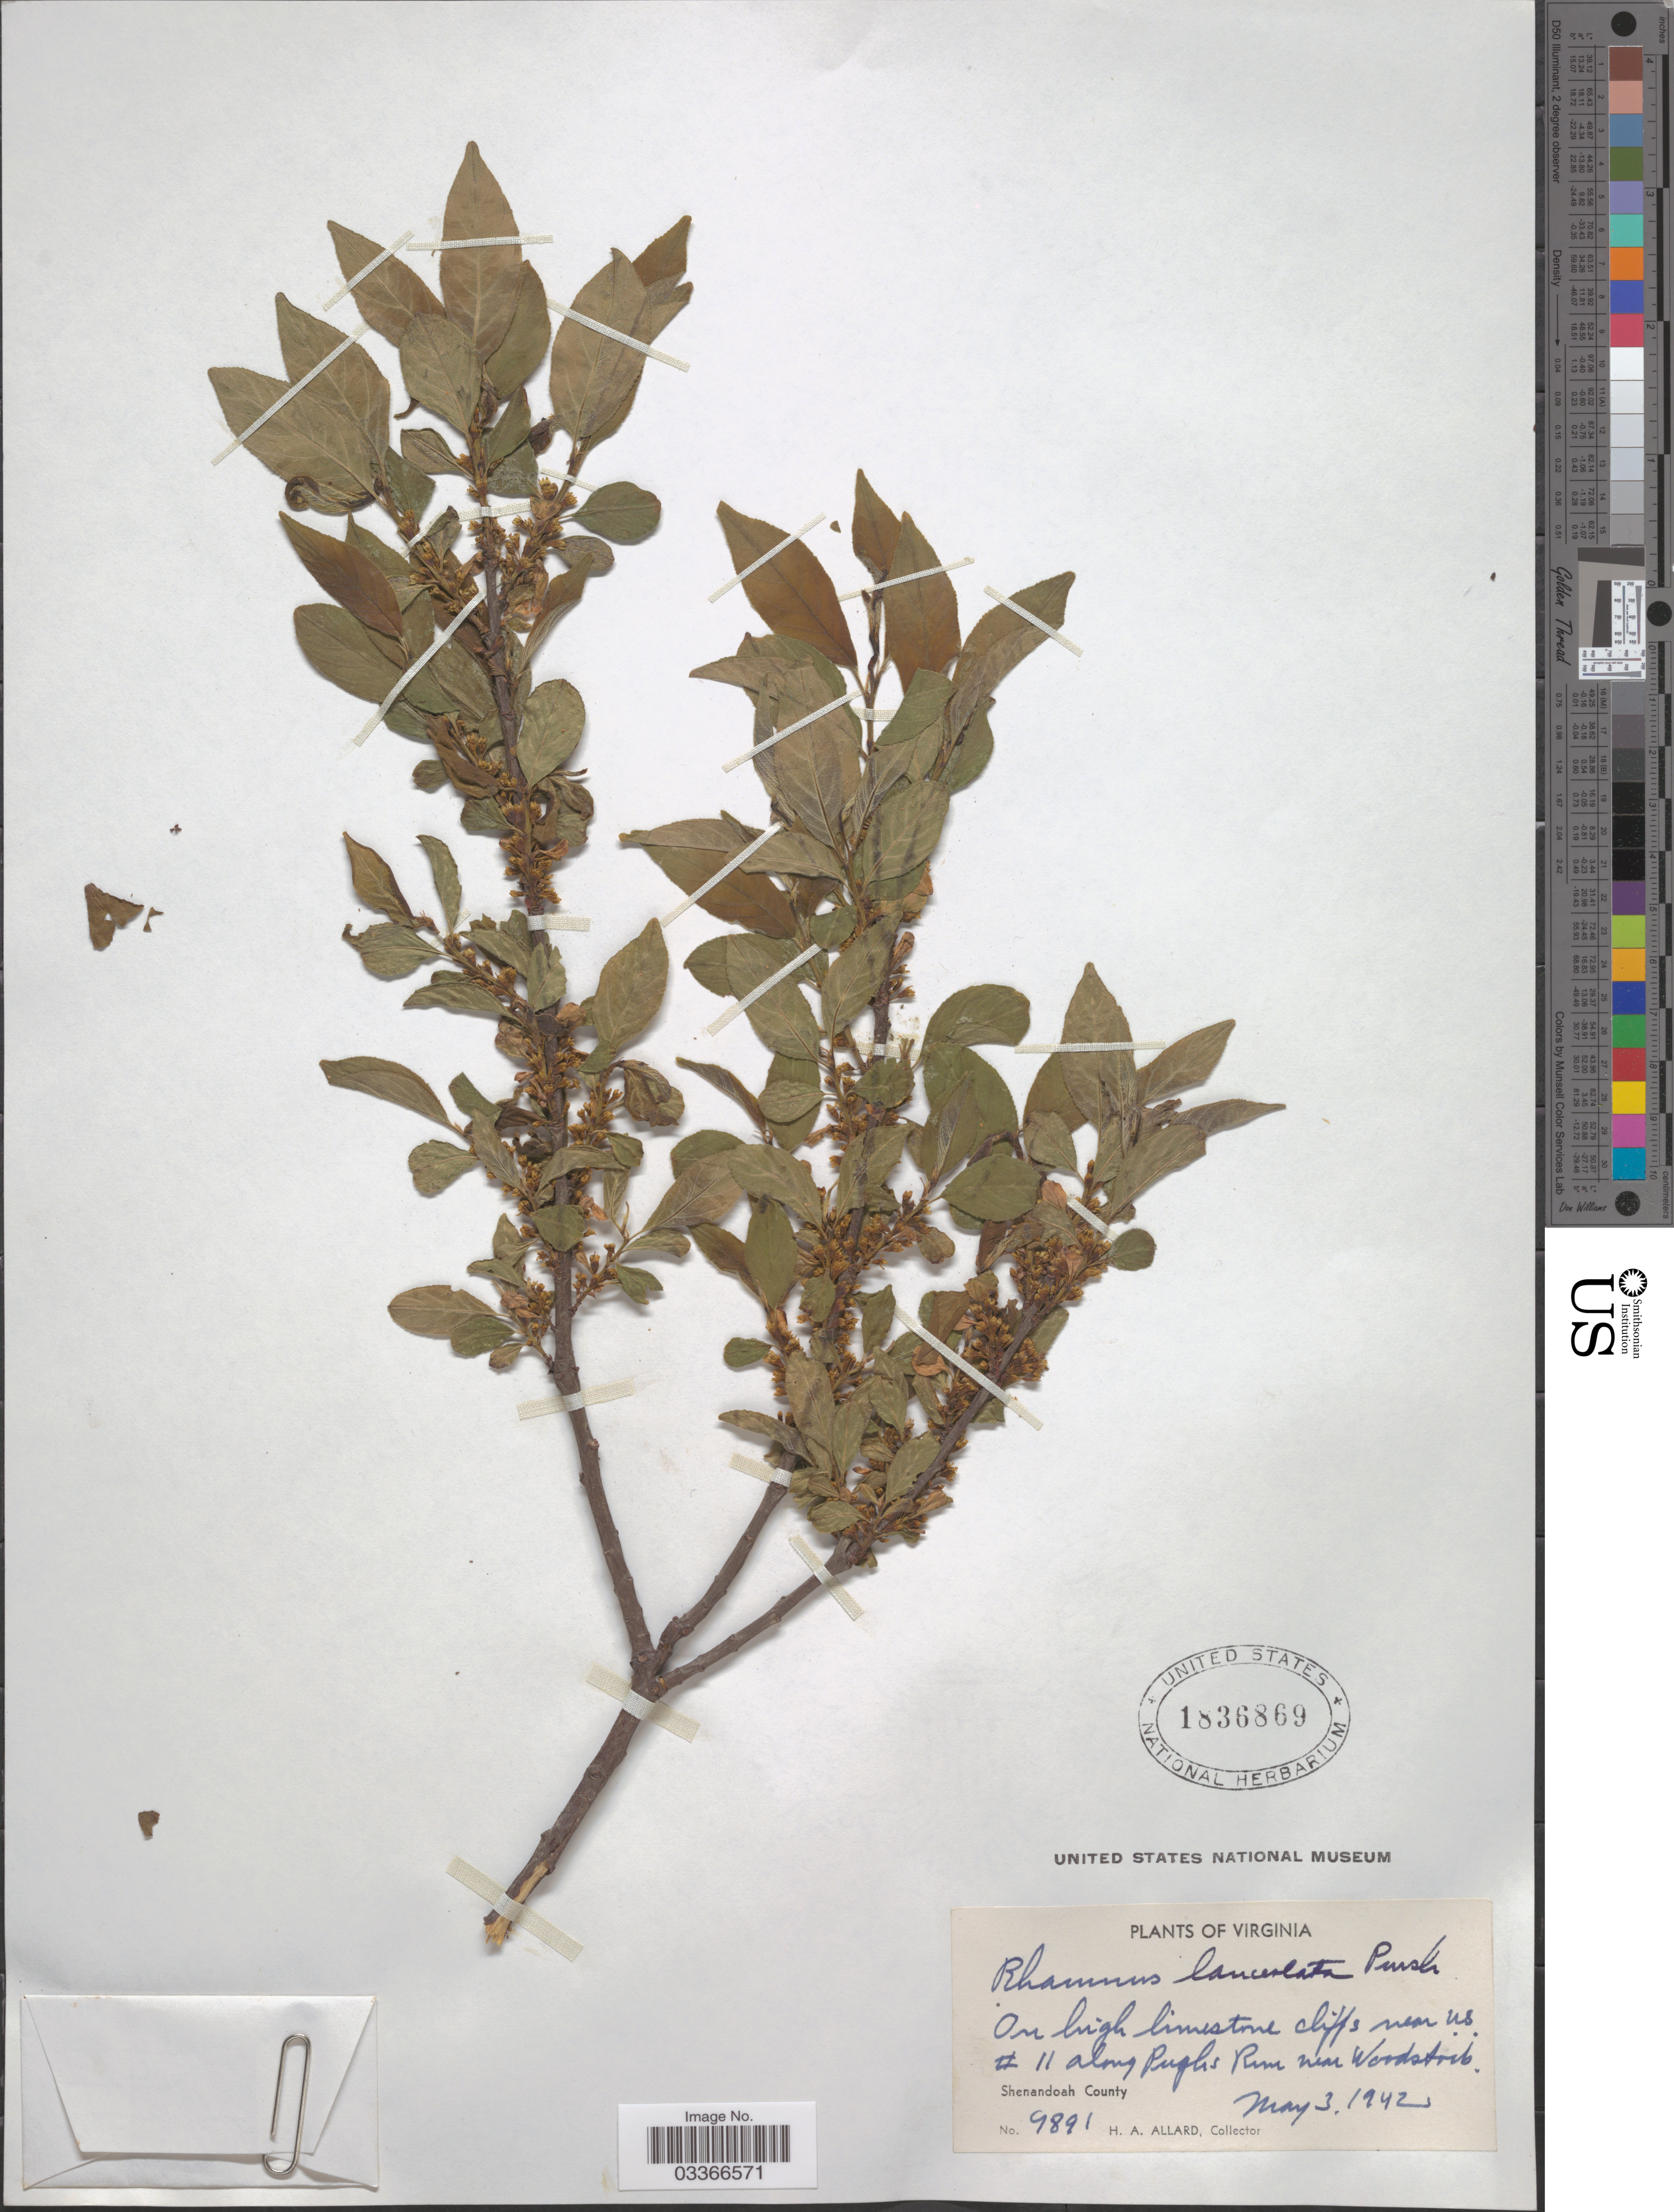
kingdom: Plantae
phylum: Tracheophyta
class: Magnoliopsida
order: Rosales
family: Rhamnaceae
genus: Rhamnus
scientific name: Rhamnus lanceolata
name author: Pursh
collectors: H. A. Allard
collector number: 9891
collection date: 1942-05-03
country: United States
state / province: Virginia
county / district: Shenandoah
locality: Near US # 11 along Pughs Run near Woodstock. Shenandoah County.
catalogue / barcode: US 1836869